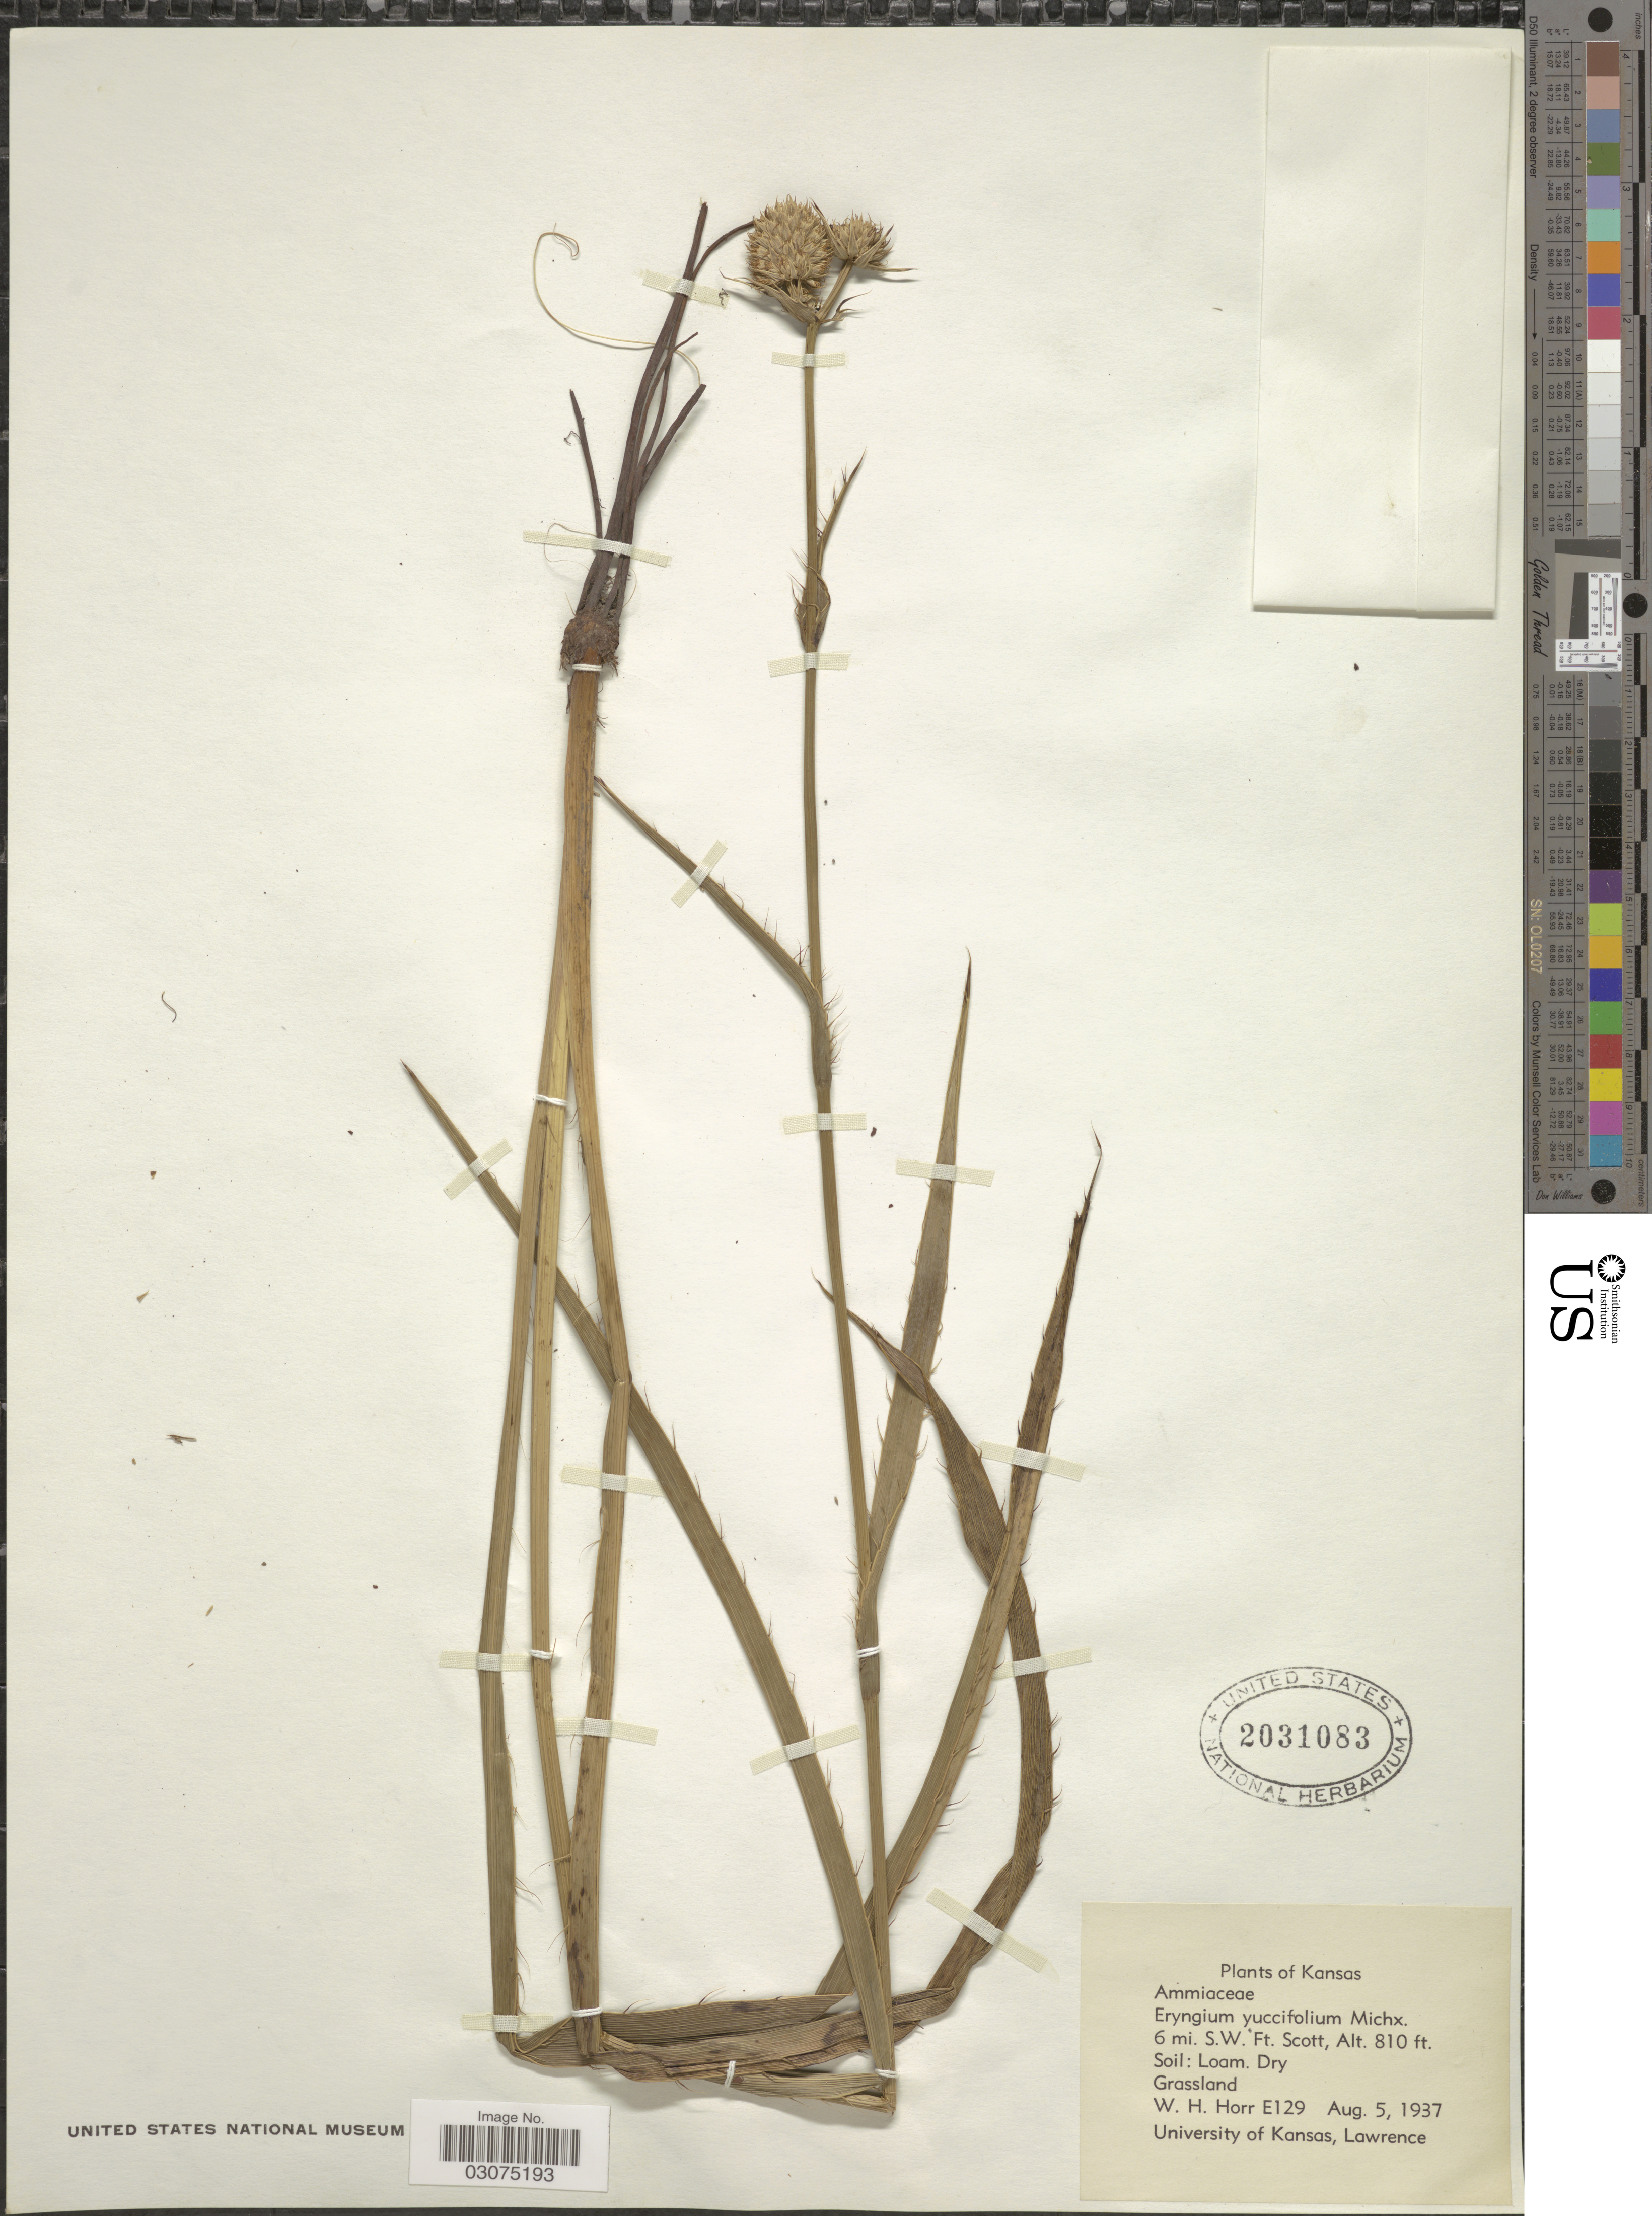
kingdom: Plantae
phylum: Tracheophyta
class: Magnoliopsida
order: Apiales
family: Apiaceae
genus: Eryngium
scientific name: Eryngium yuccifolium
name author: Michx.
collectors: W. H. Horr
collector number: E129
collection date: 1937-08-05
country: United States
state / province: Kansas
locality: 6 mi. S.W. Ft. Scott.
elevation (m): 247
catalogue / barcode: US 2031083